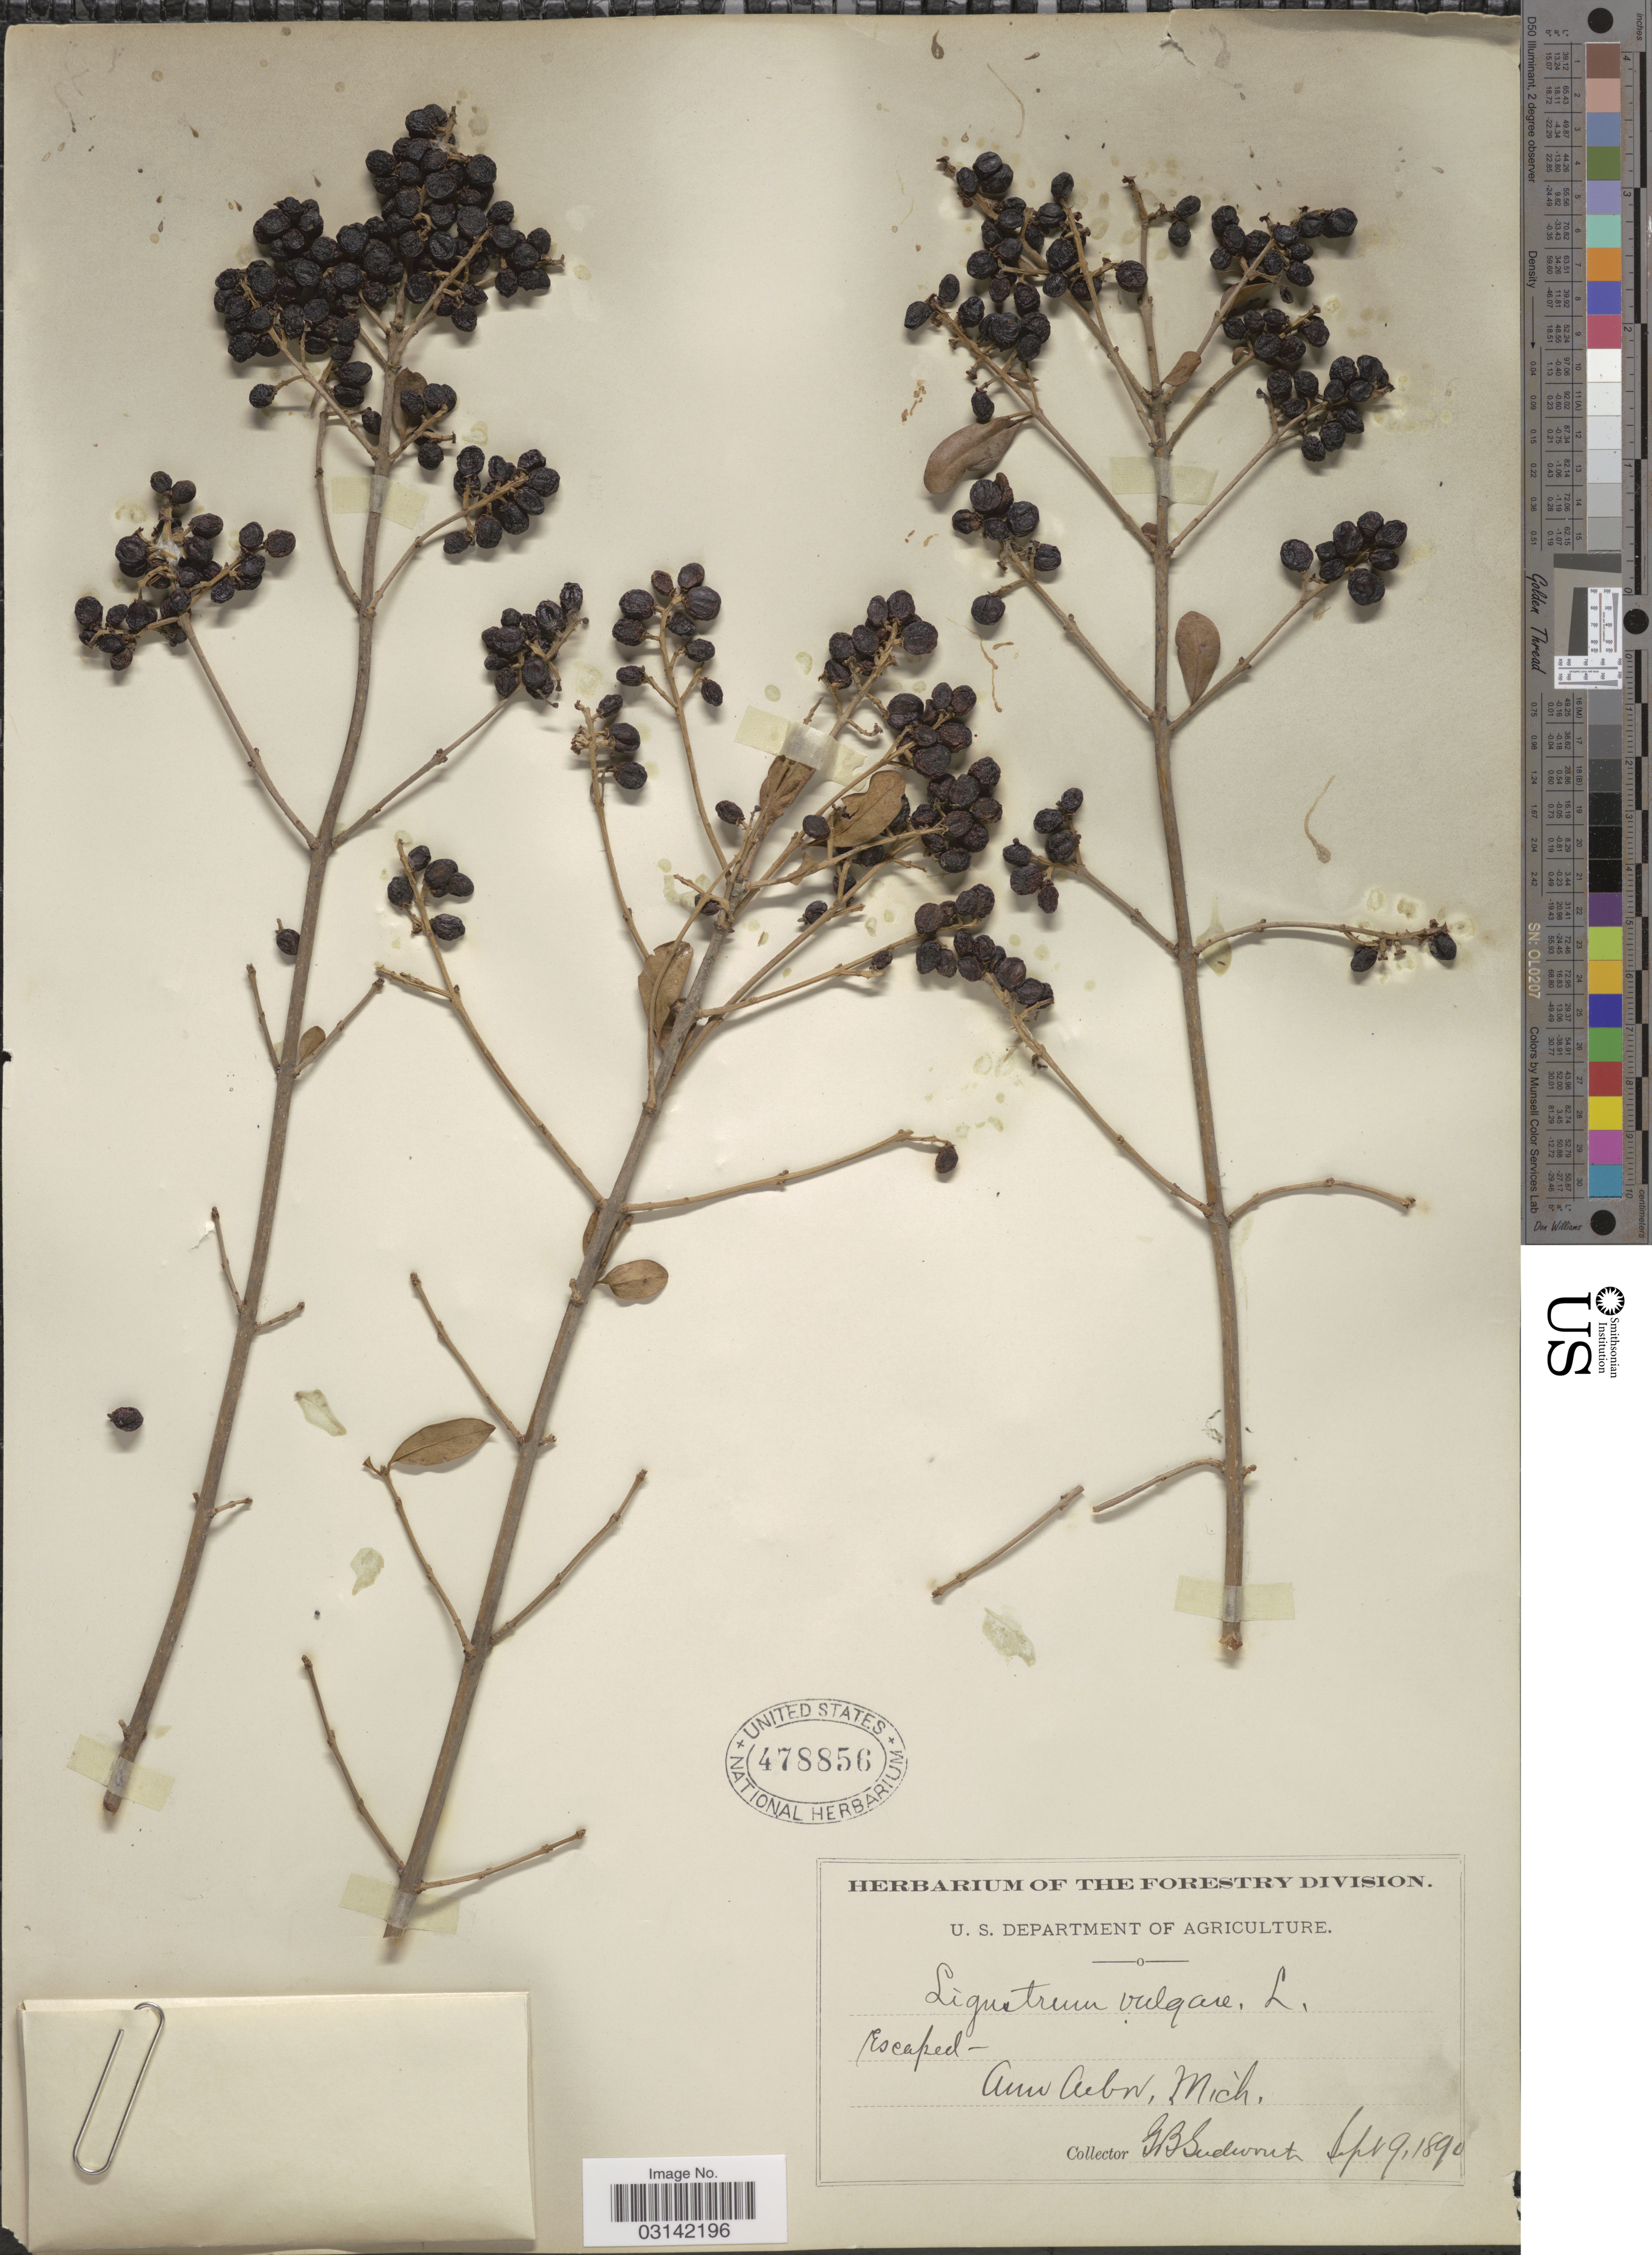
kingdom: Plantae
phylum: Tracheophyta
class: Magnoliopsida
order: Lamiales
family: Oleaceae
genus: Ligustrum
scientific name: Ligustrum vulgare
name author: L.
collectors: G. B. Sudworth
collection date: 1890-09-09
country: United States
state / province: Michigan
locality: Ann Arbor, Mich.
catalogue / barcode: US 478856